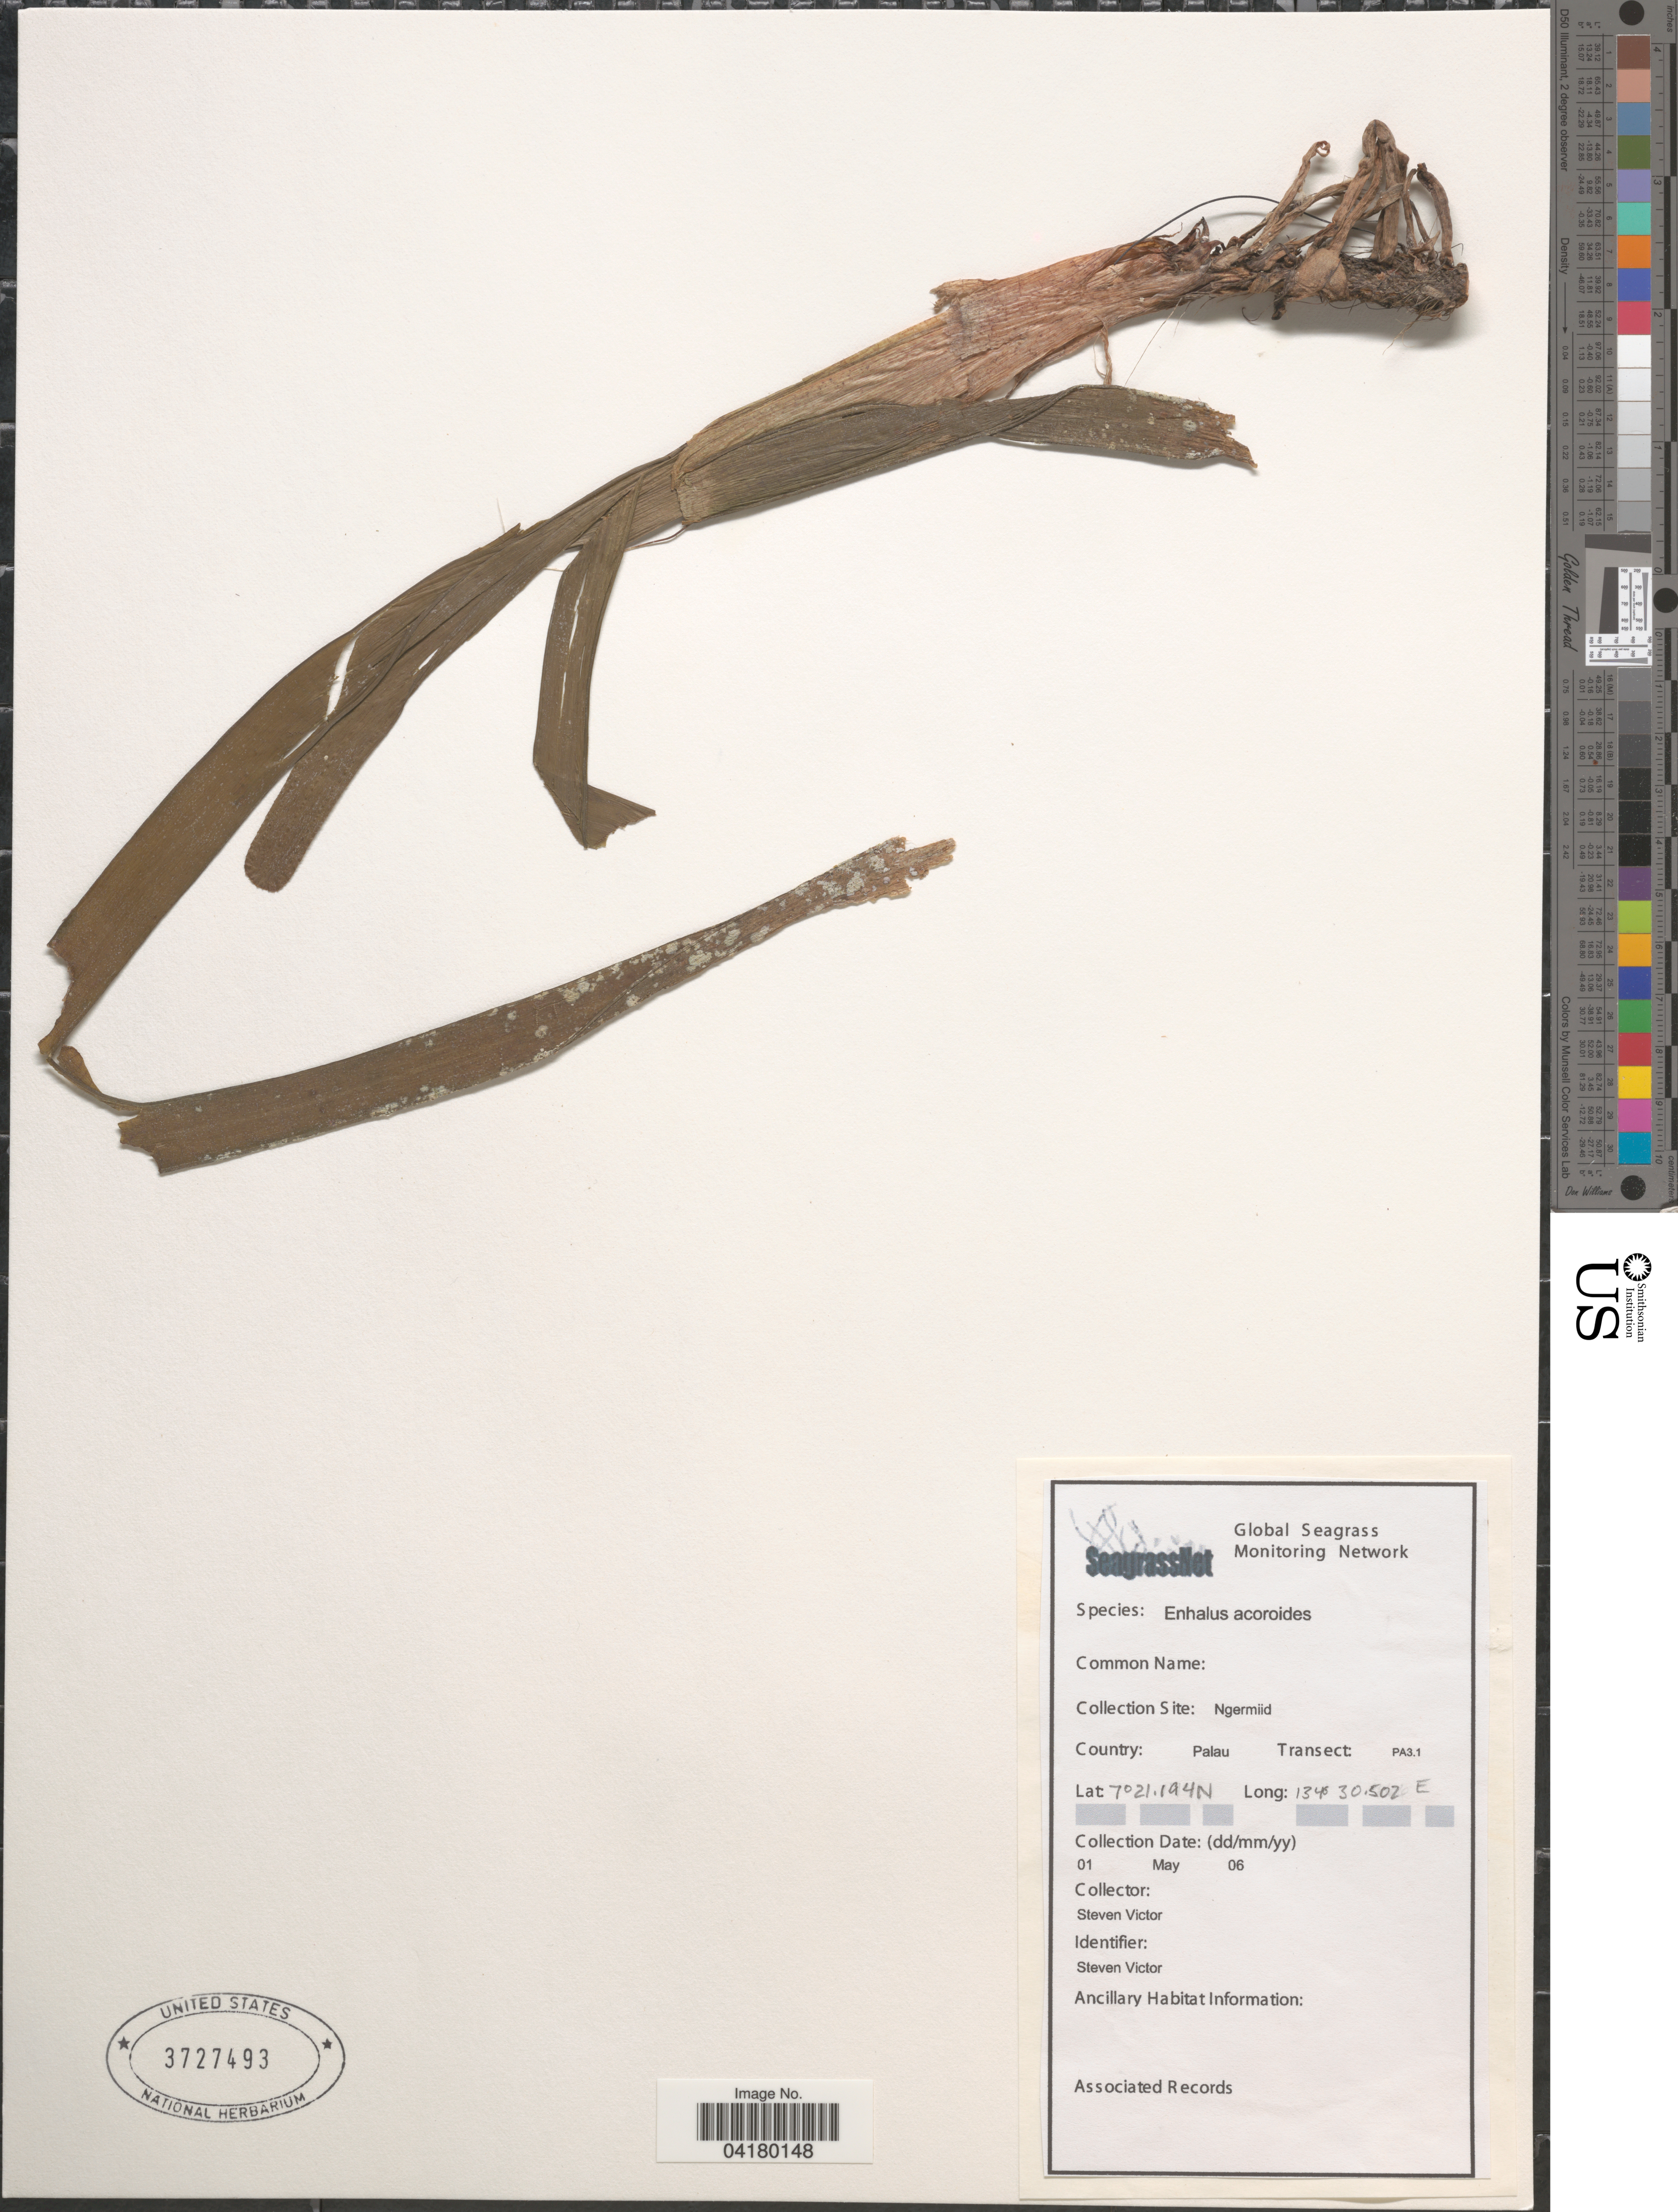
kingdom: Plantae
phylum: Tracheophyta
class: Liliopsida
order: Alismatales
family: Hydrocharitaceae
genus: Enhalus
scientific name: Enhalus acoroides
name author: (L. f.) Royle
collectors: S. Victor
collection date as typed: Transcribed d/m/y: 1/5/6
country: Palau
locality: Collection Site: Ngermiid. Country: Palau. Transect: PA3.1.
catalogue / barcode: US 3727493